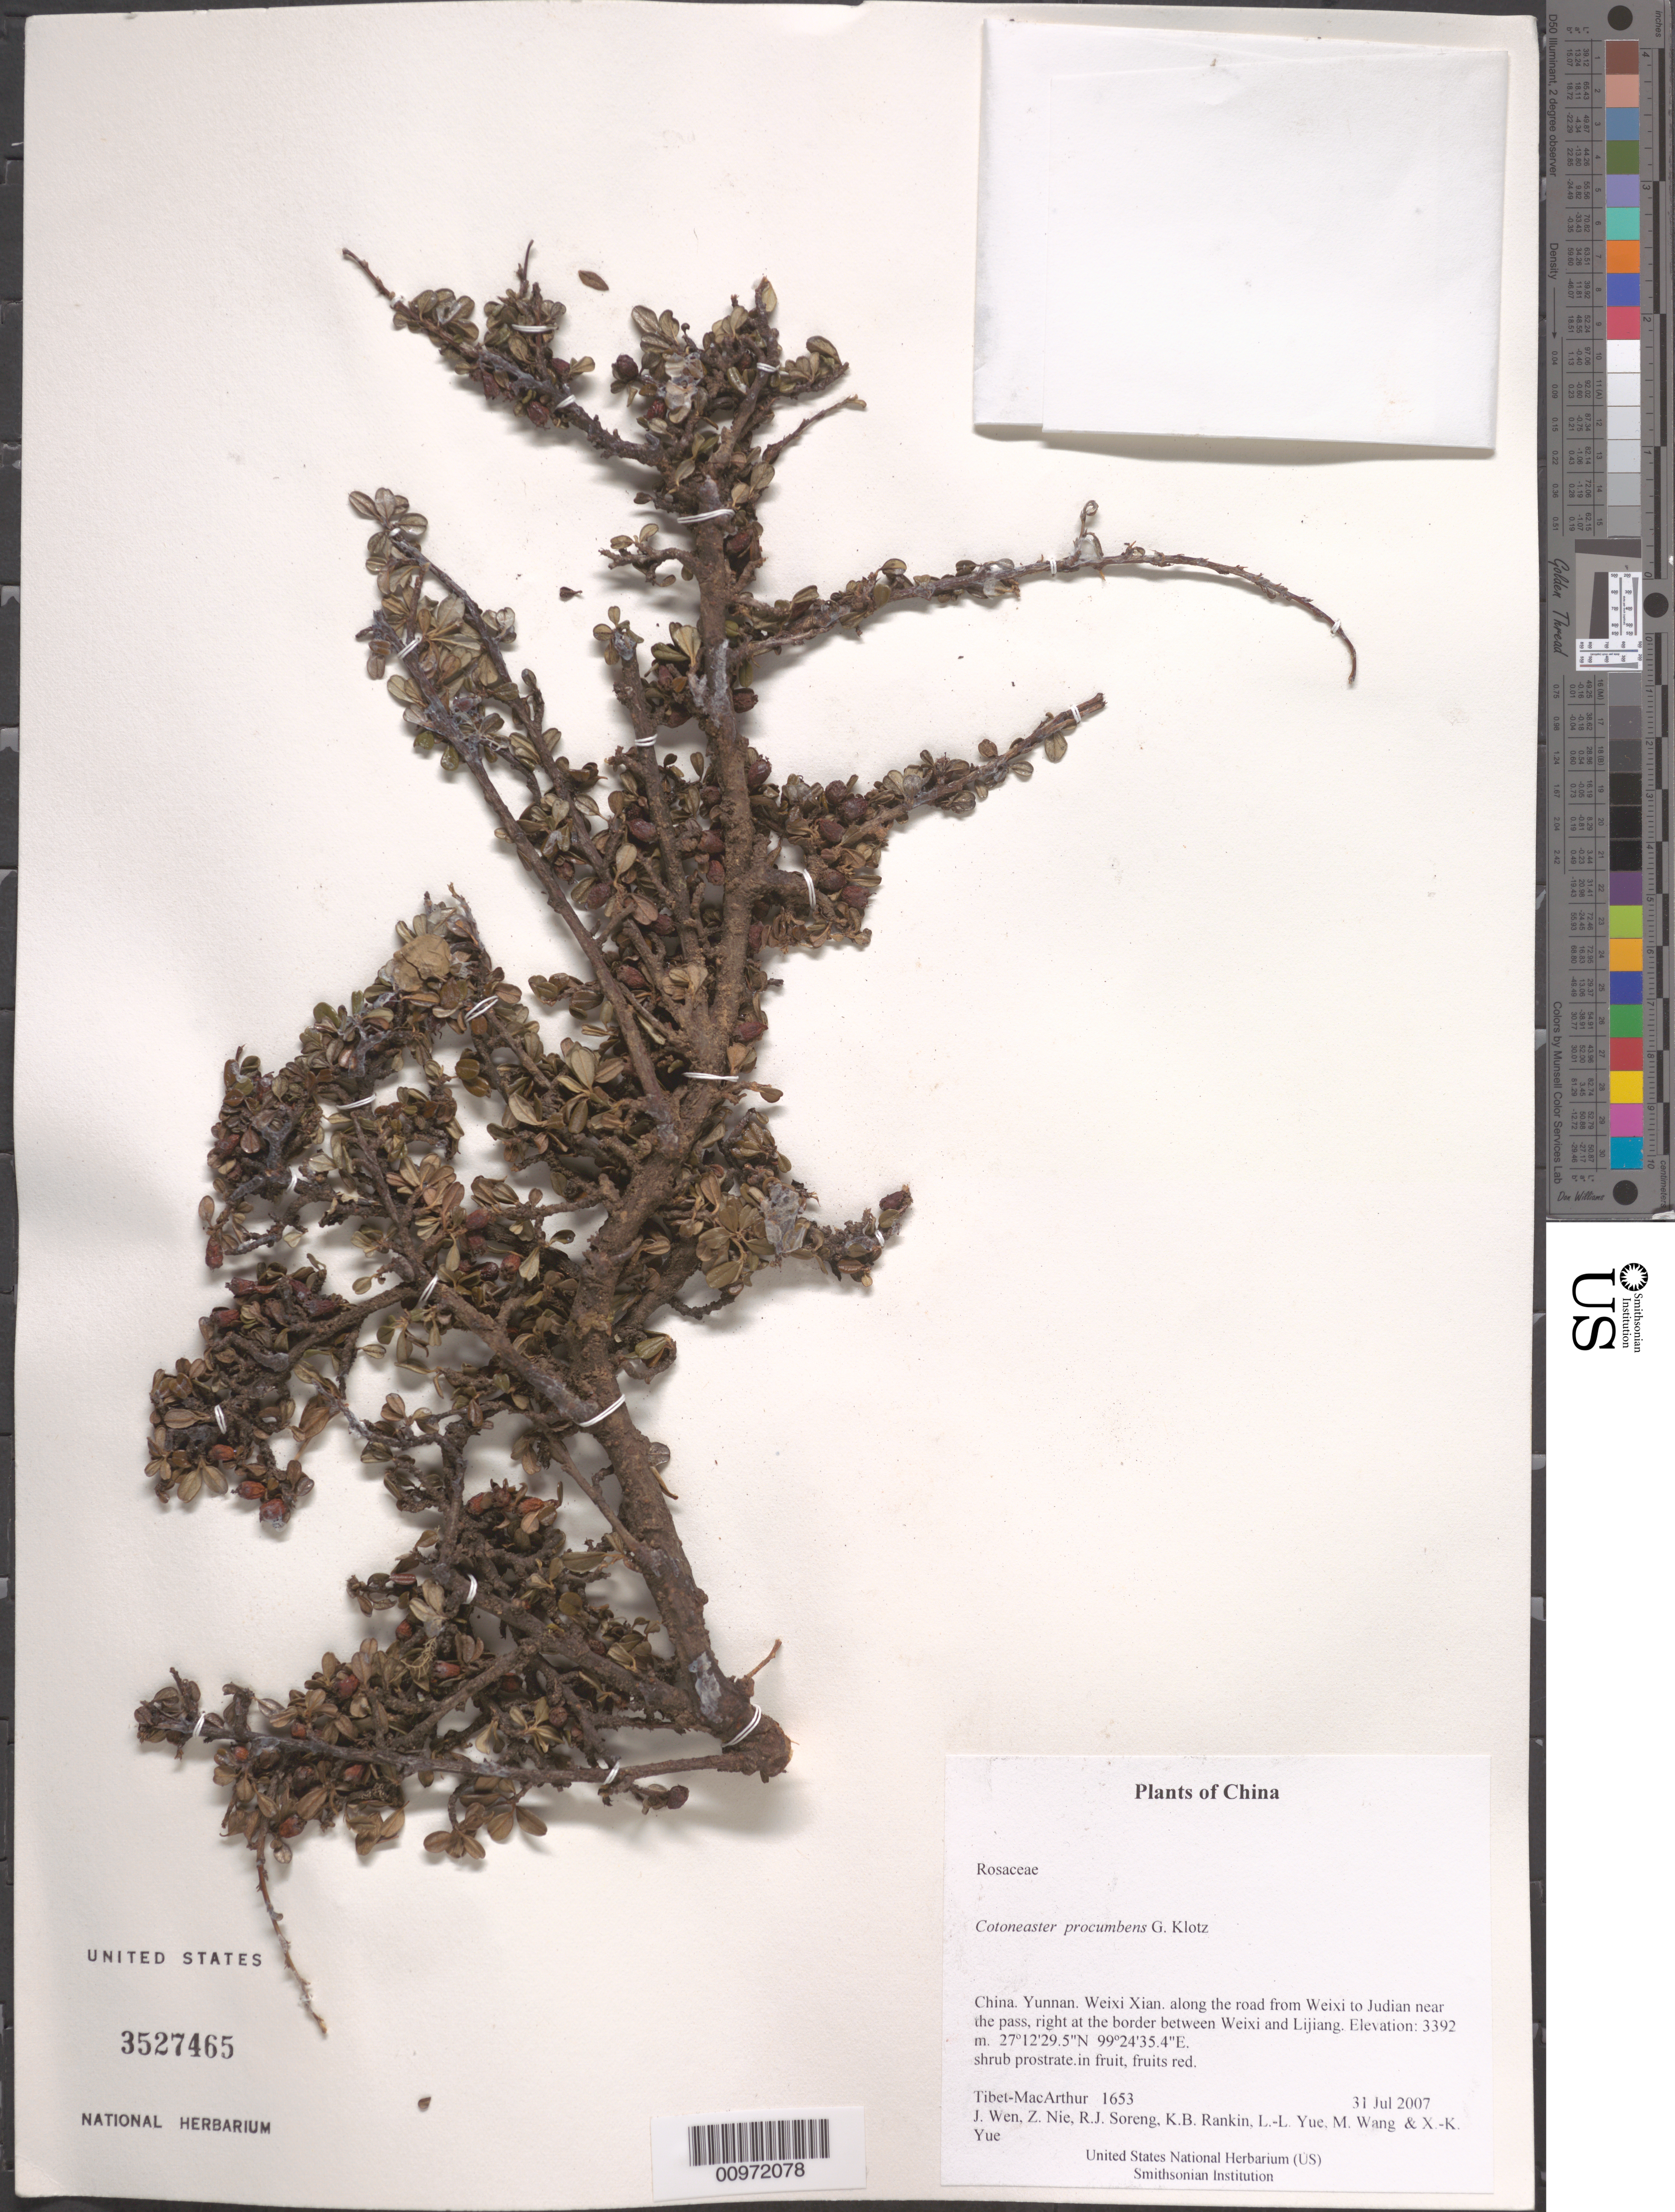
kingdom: Plantae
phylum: Tracheophyta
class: Magnoliopsida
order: Rosales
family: Rosaceae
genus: Cotoneaster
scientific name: Cotoneaster procumbens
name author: G. Klotz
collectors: Tibet-MacArthur, J. Wen, Z. Nie, R. J. Soreng, K. Rankin, L. Yue, M. Wang & X. Yue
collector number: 1653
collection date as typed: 31 Jul 2007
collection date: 2007-07-31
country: China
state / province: Yunnan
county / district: Weixi Xian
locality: along the road from Weixi to Judian near the pass, right at the border between Weixi and Lijiang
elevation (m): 3392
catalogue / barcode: US 3527465